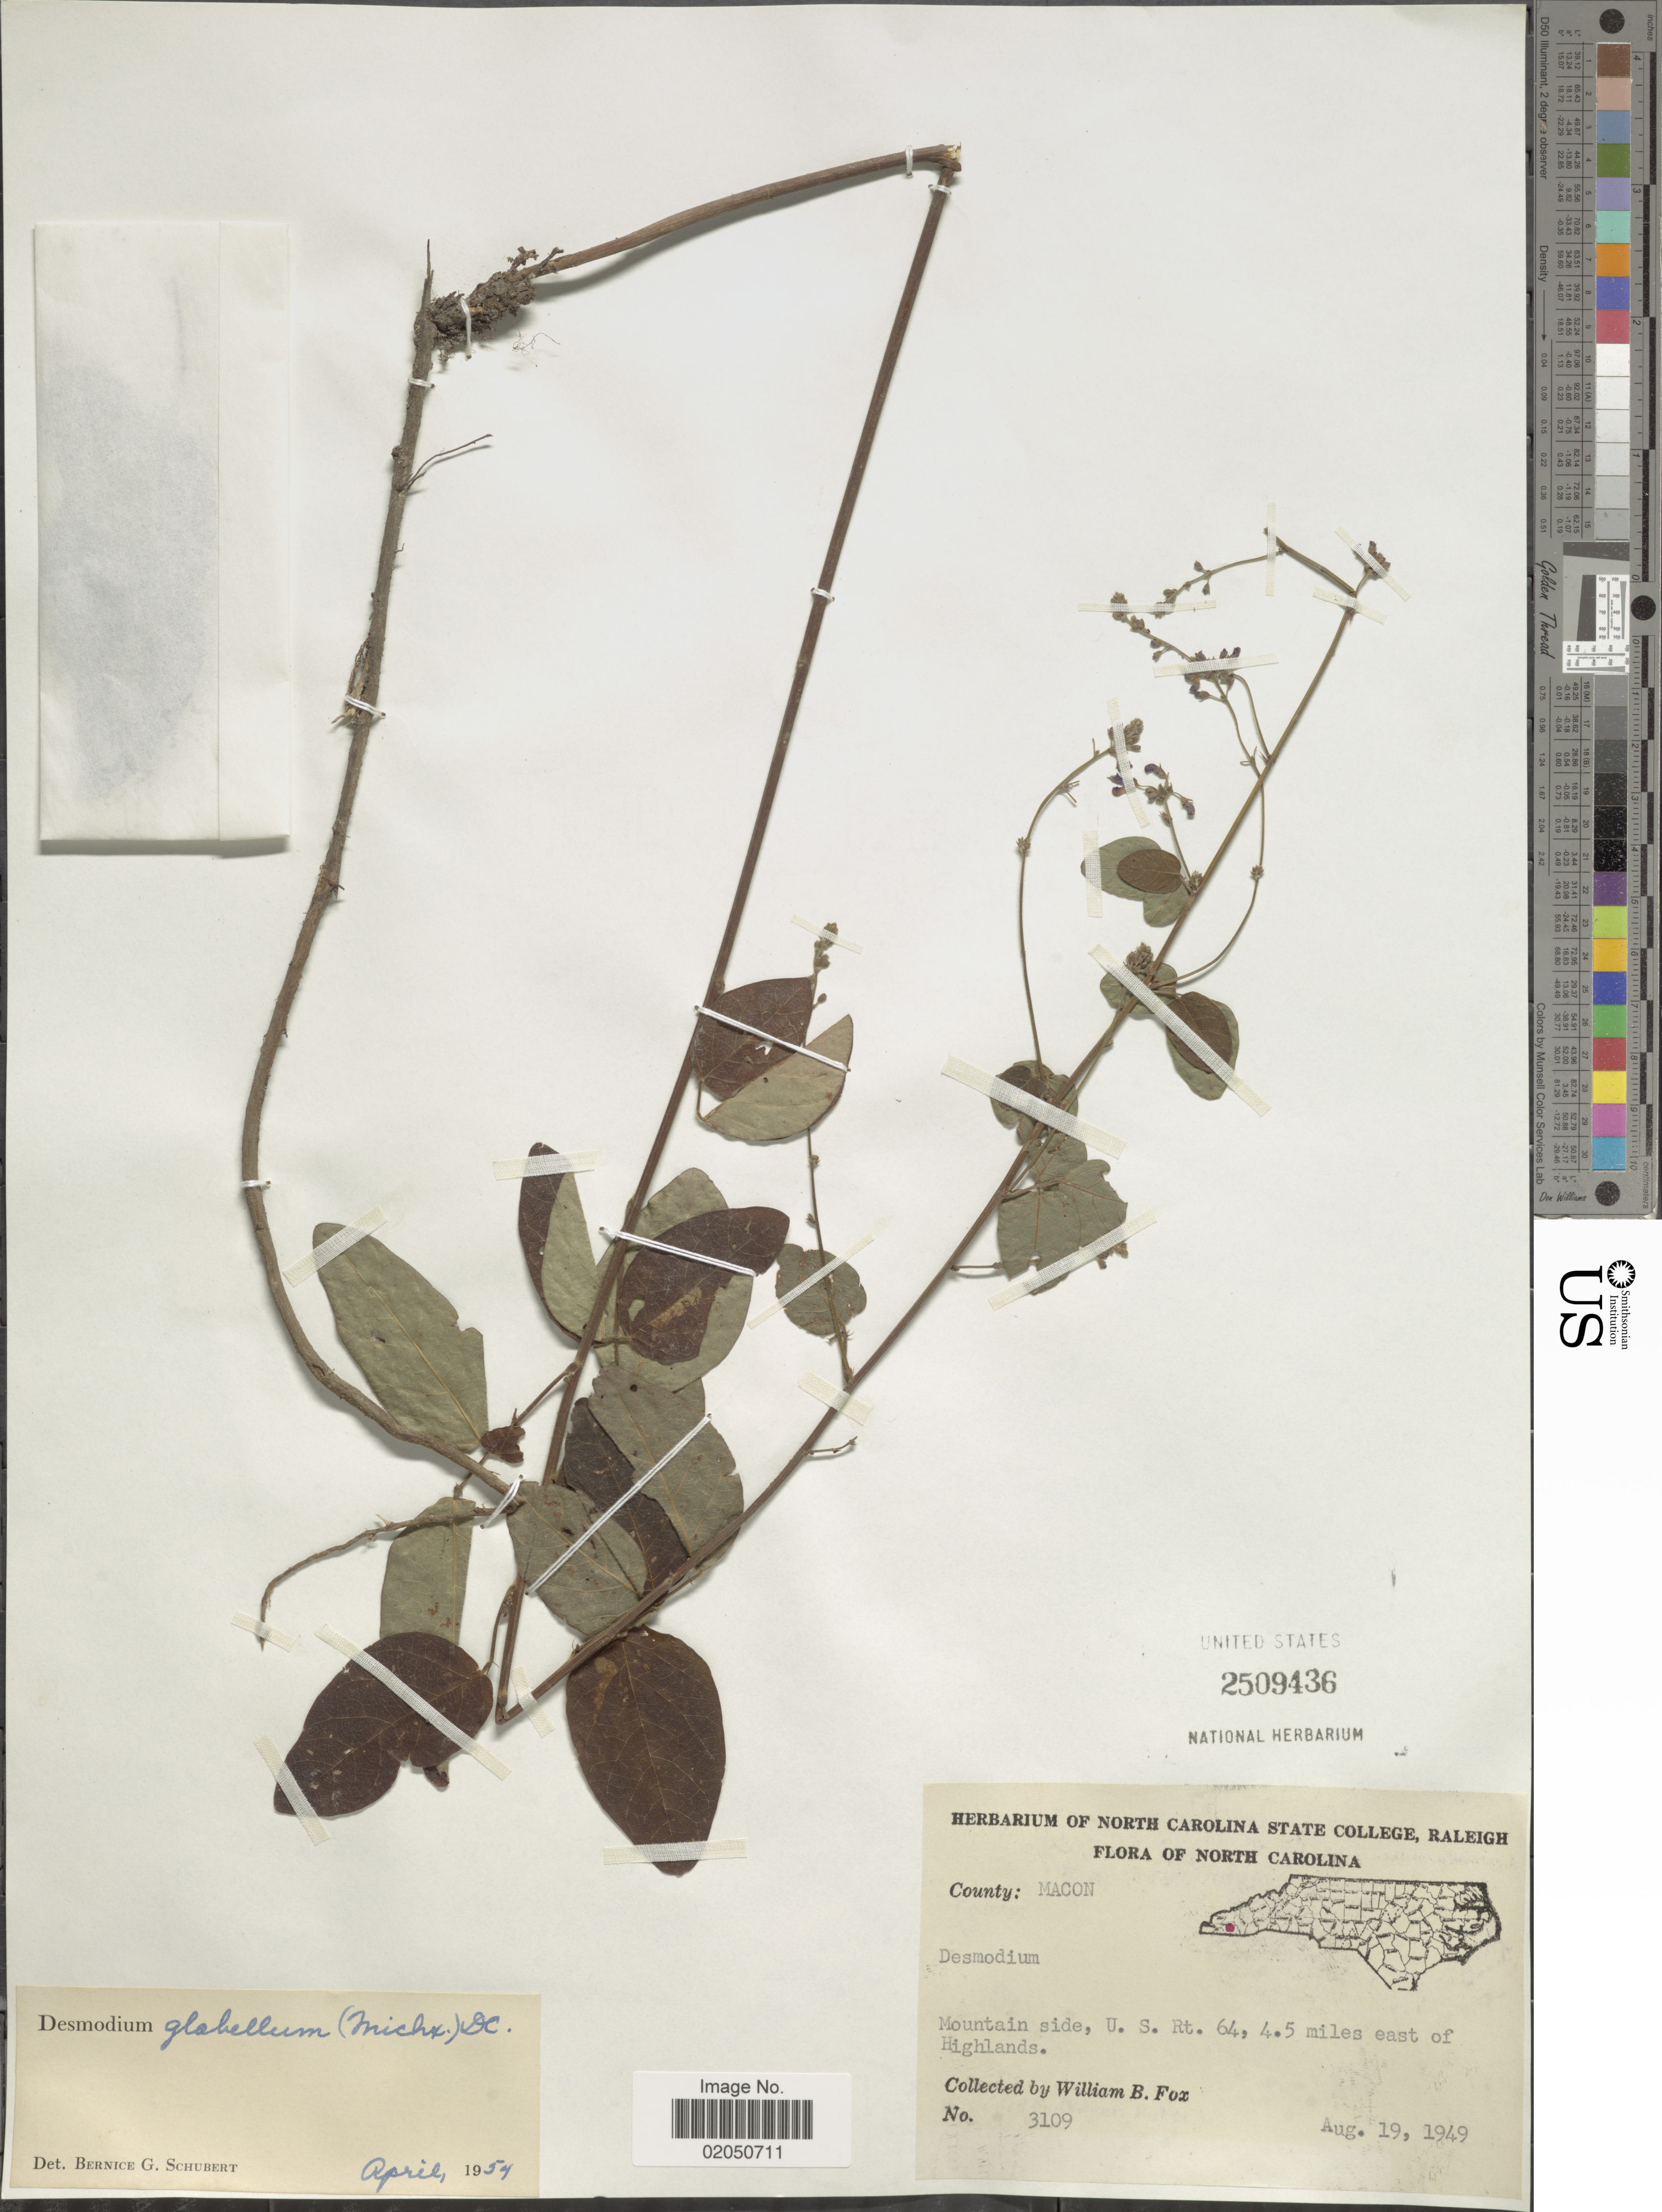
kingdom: Plantae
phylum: Tracheophyta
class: Magnoliopsida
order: Fabales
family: Fabaceae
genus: Desmodium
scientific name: Desmodium glabellum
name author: (Michx.) DC.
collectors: W. B. Fox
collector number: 3109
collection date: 1949-08-19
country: United States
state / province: North Carolina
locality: County: Macon, Mountain side, U.S. Rt. 64, 4.5 miles east of Highlands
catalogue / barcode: US 2509436